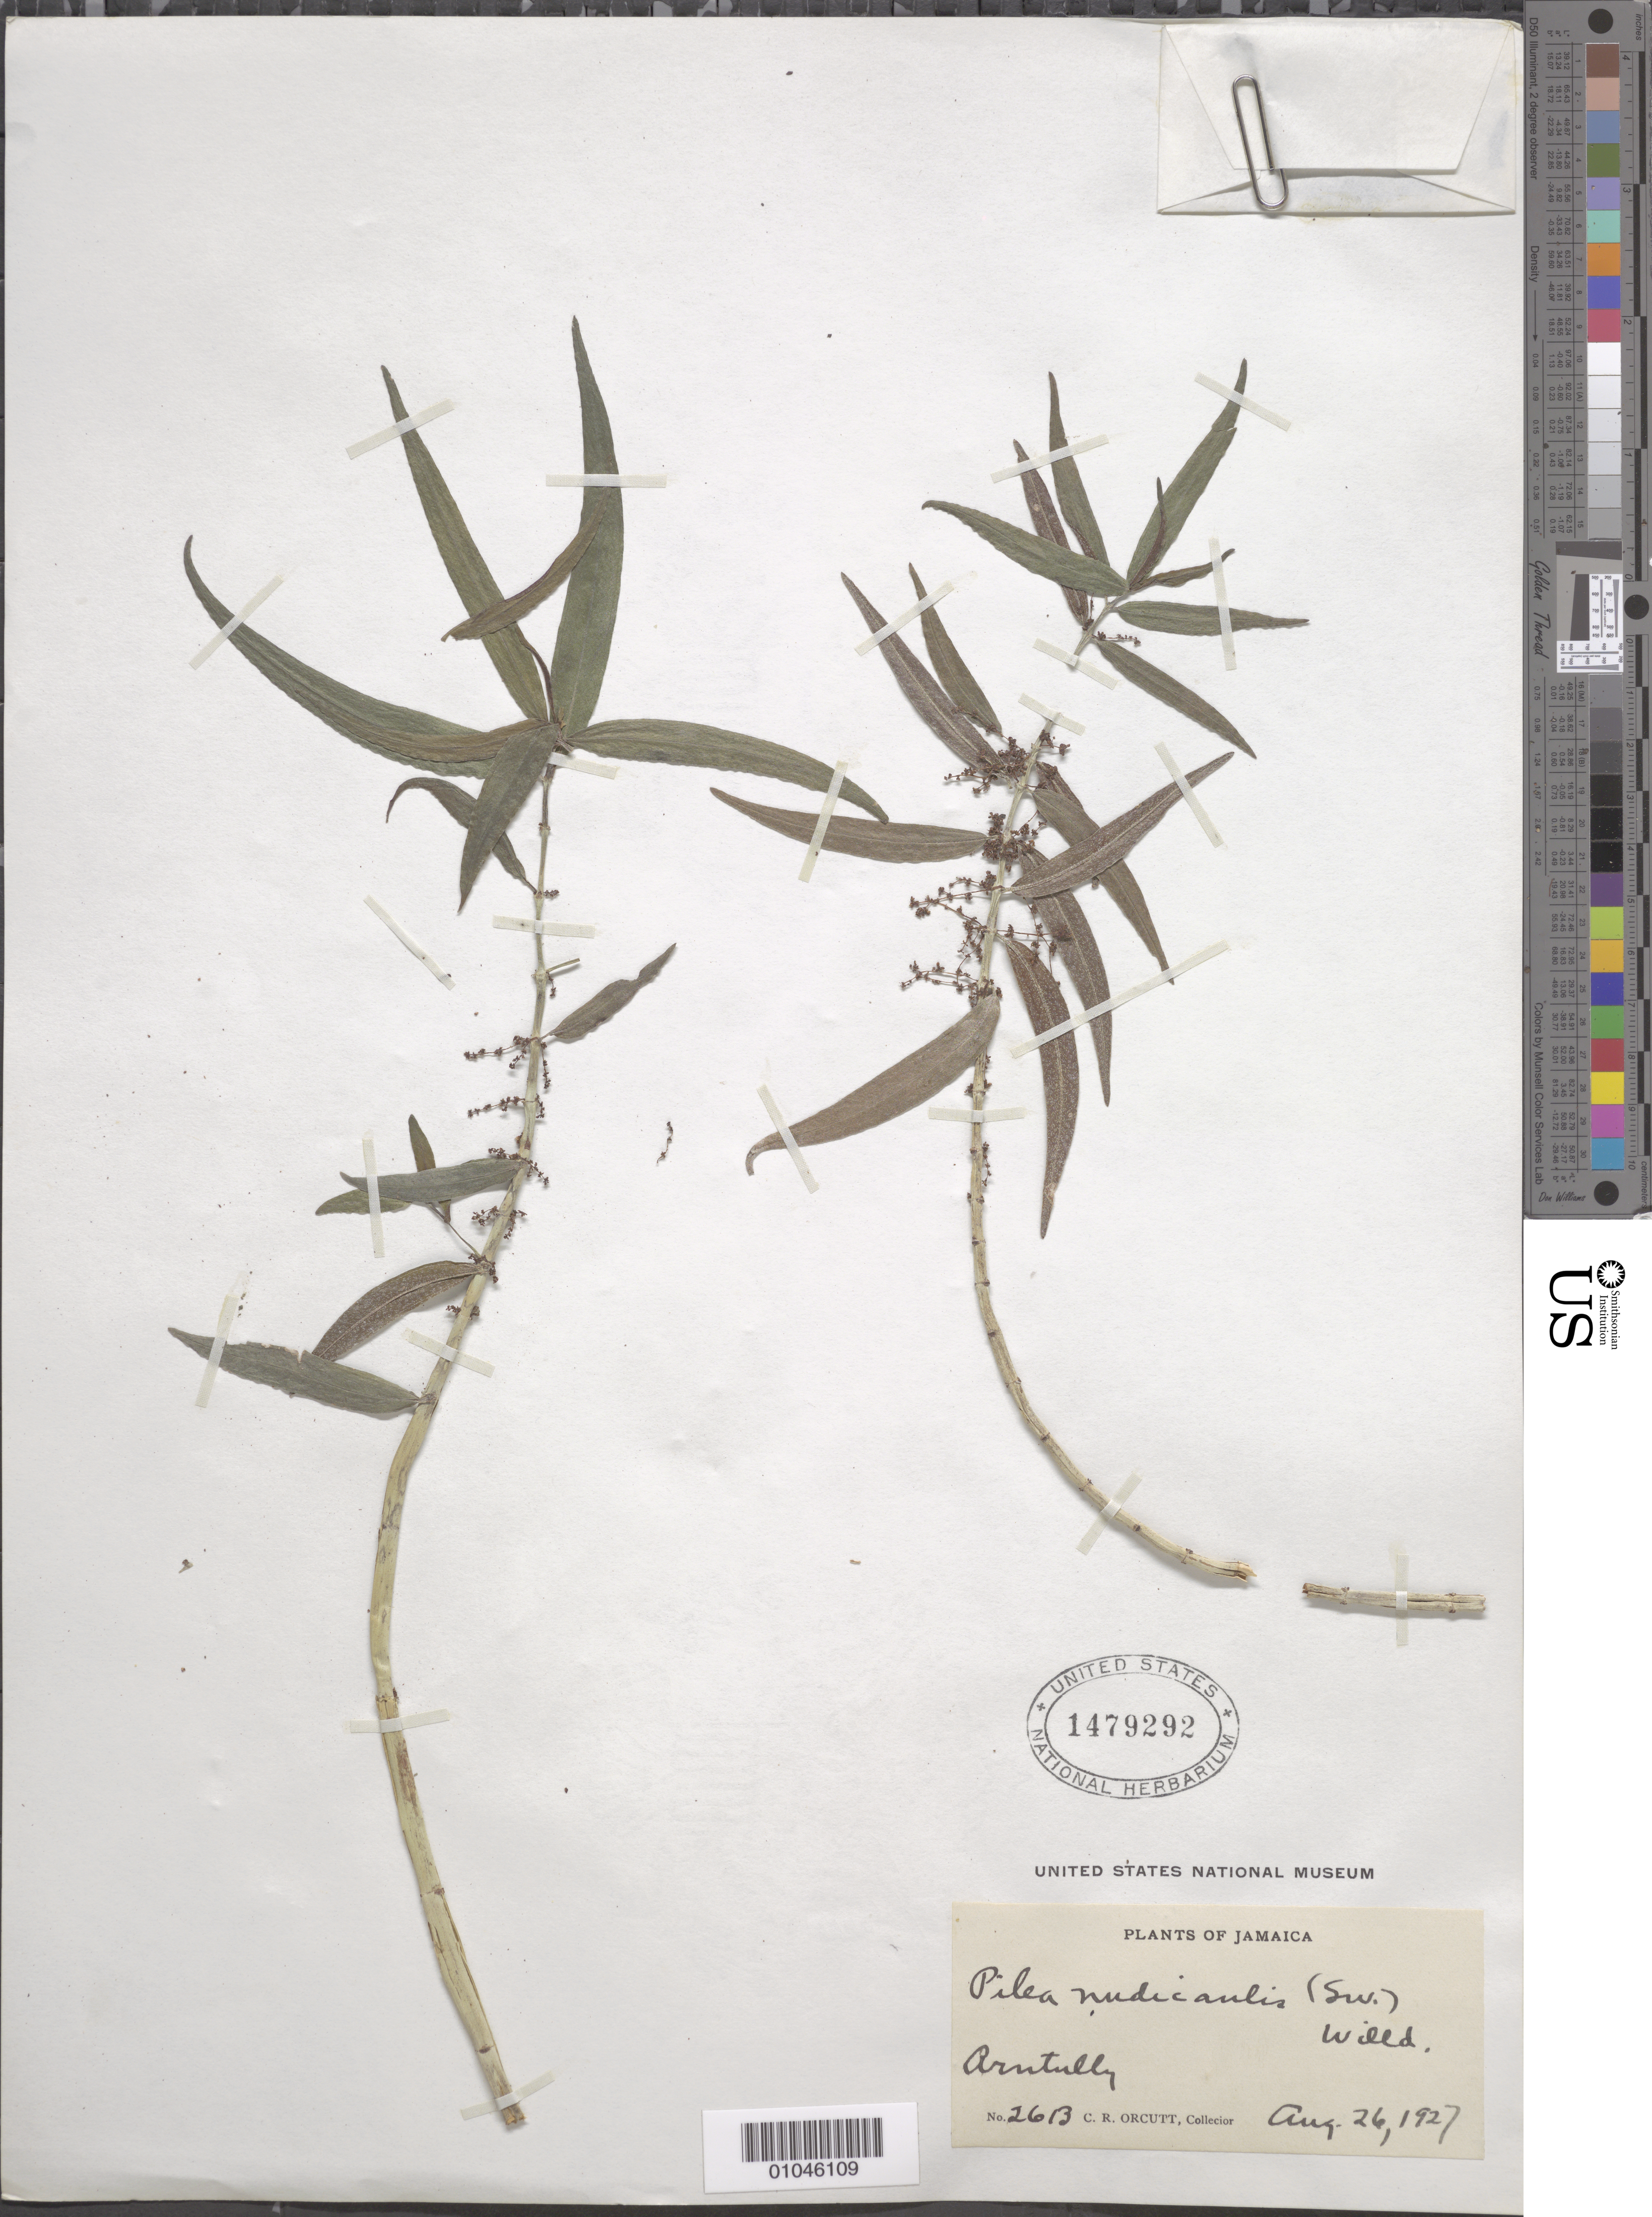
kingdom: Plantae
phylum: Tracheophyta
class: Magnoliopsida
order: Rosales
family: Urticaceae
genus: Pilea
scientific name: Pilea nudicaulis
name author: (Sw.) Wedd.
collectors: C. R. Orcutt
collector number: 2613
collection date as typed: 26 Aug 1927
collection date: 1927-08-26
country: Jamaica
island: Jamaica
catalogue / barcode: US 1479292